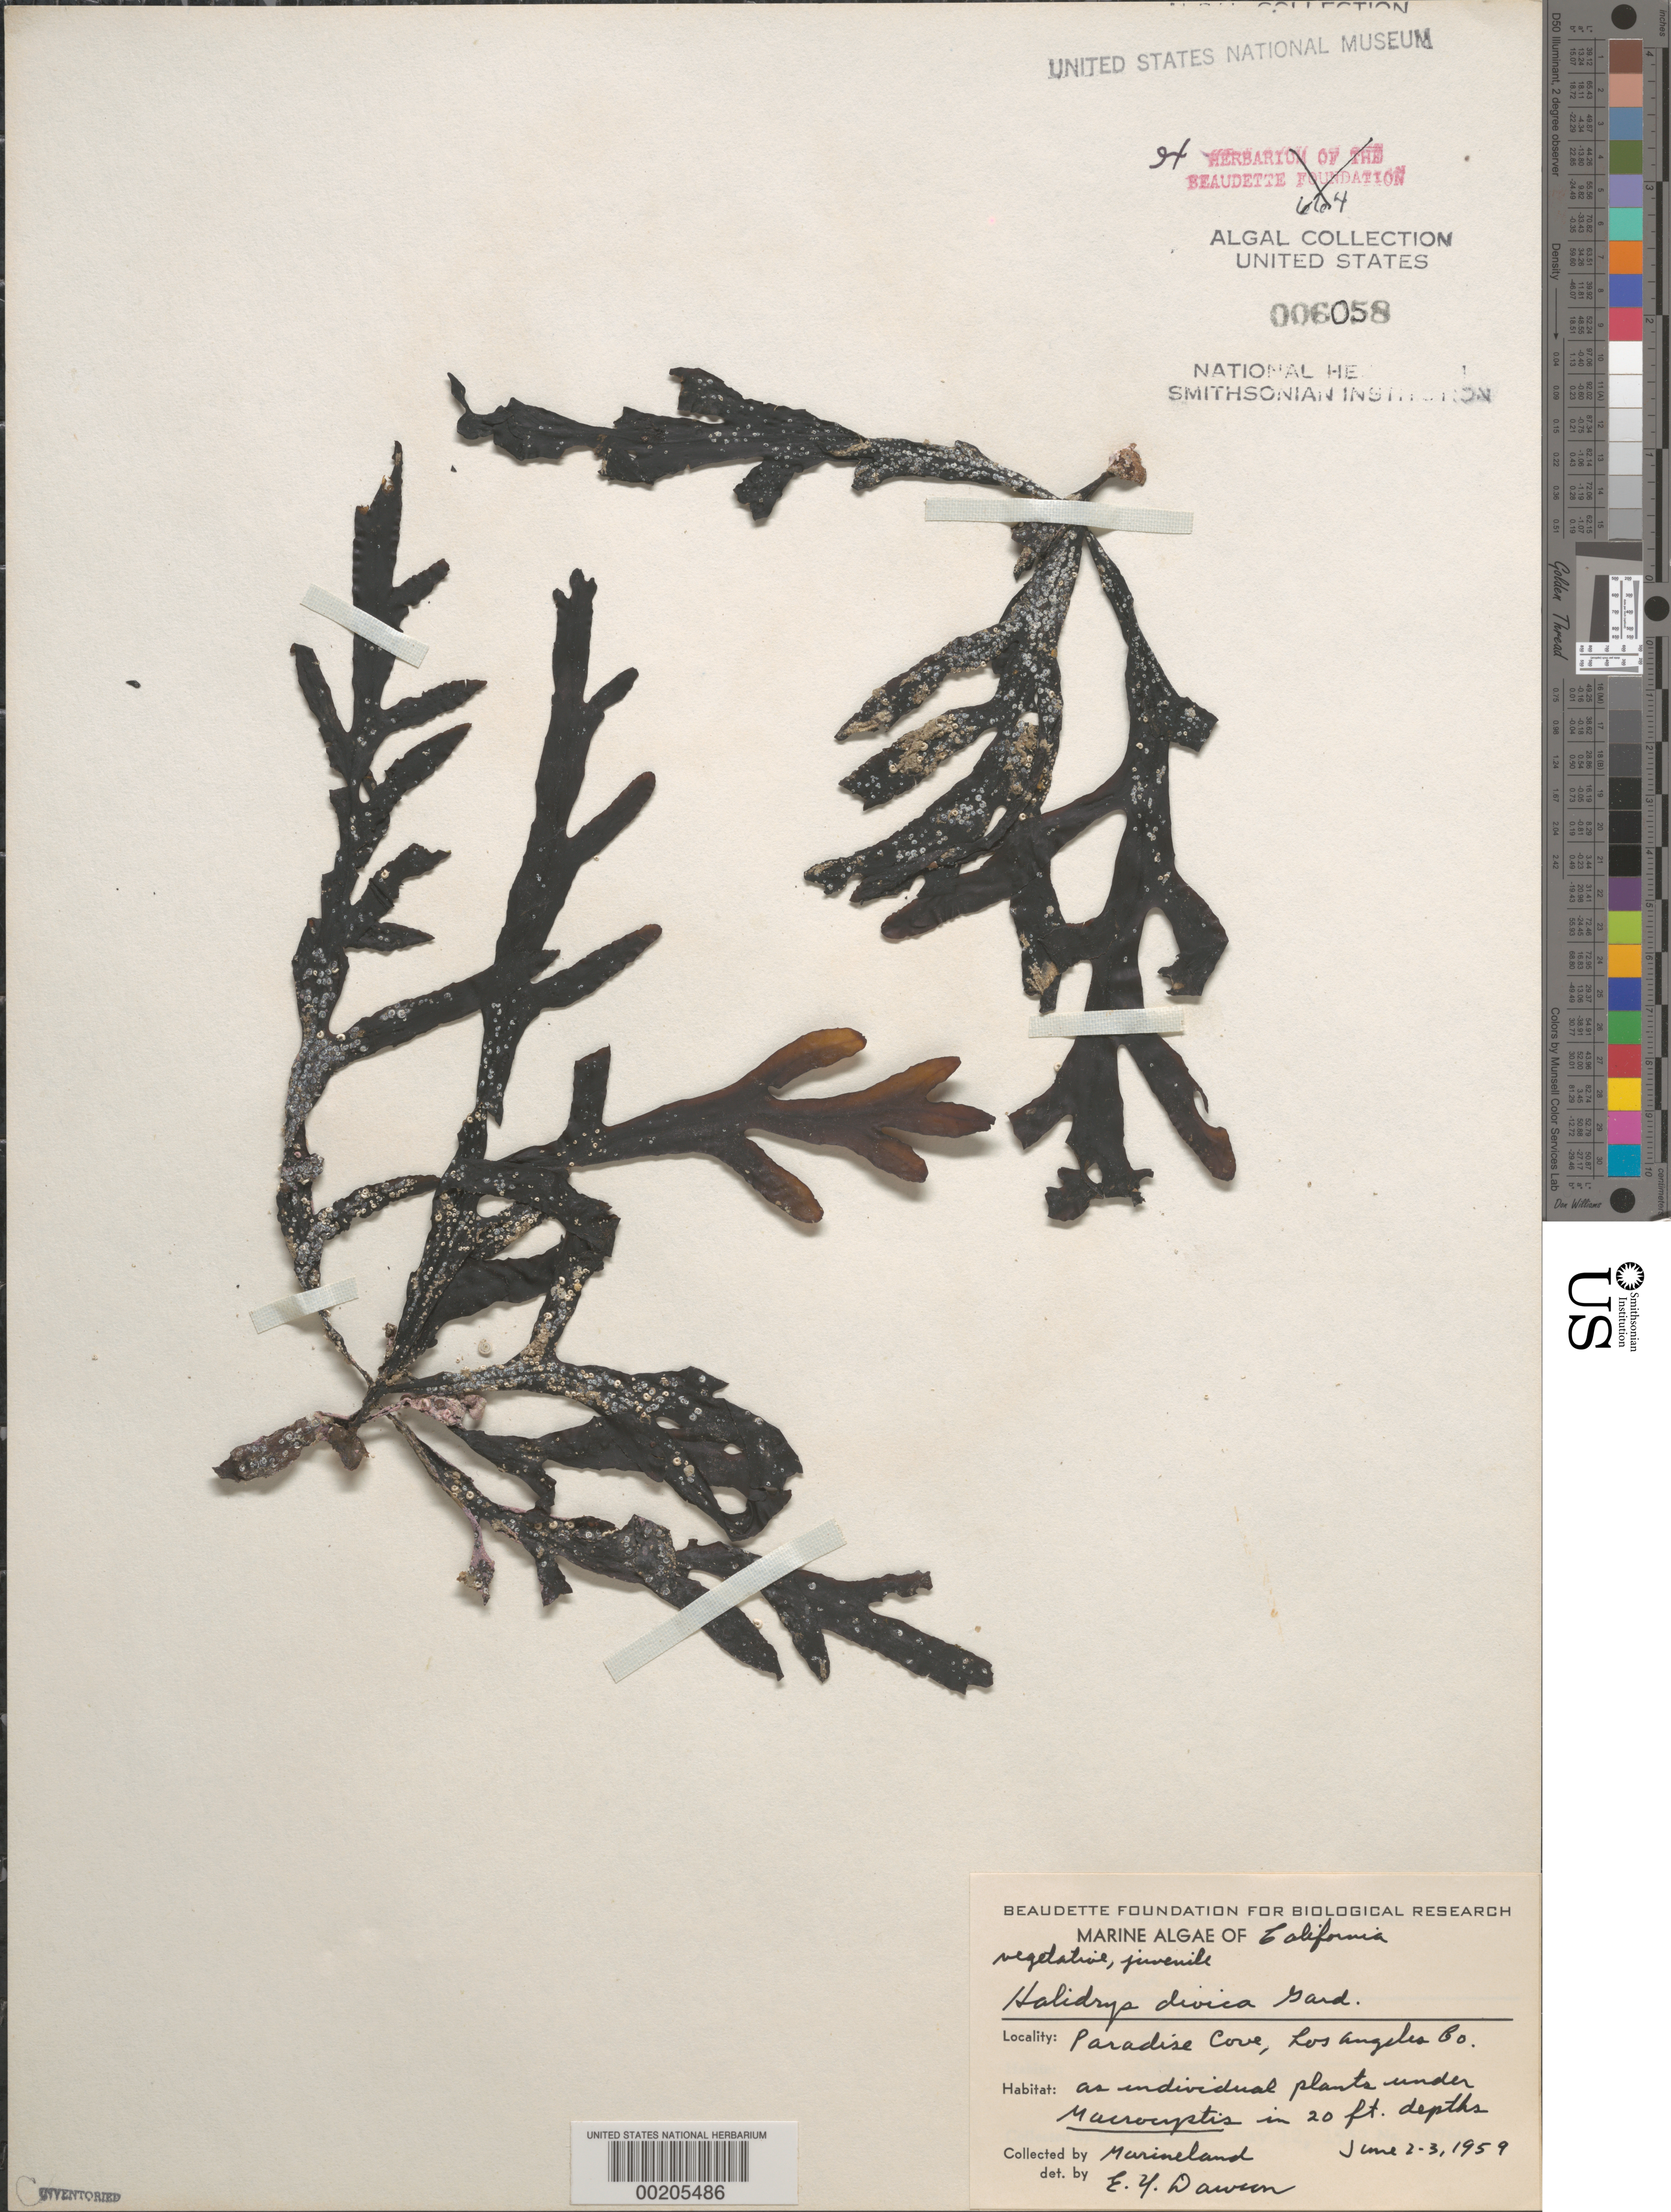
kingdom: Chromista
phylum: Ochrophyta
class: Phaeophyceae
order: Fucales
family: Sargassaceae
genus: Halidrys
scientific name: Halidrys dioica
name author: N.L. Gardner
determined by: Dawson, E. Y.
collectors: Marineland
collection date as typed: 02 Jun 1959 TO 03 Jun 1959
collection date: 1959-06-02/1959-06-03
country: United States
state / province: California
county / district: Los Angeles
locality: Paradise Cove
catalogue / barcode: US 6058